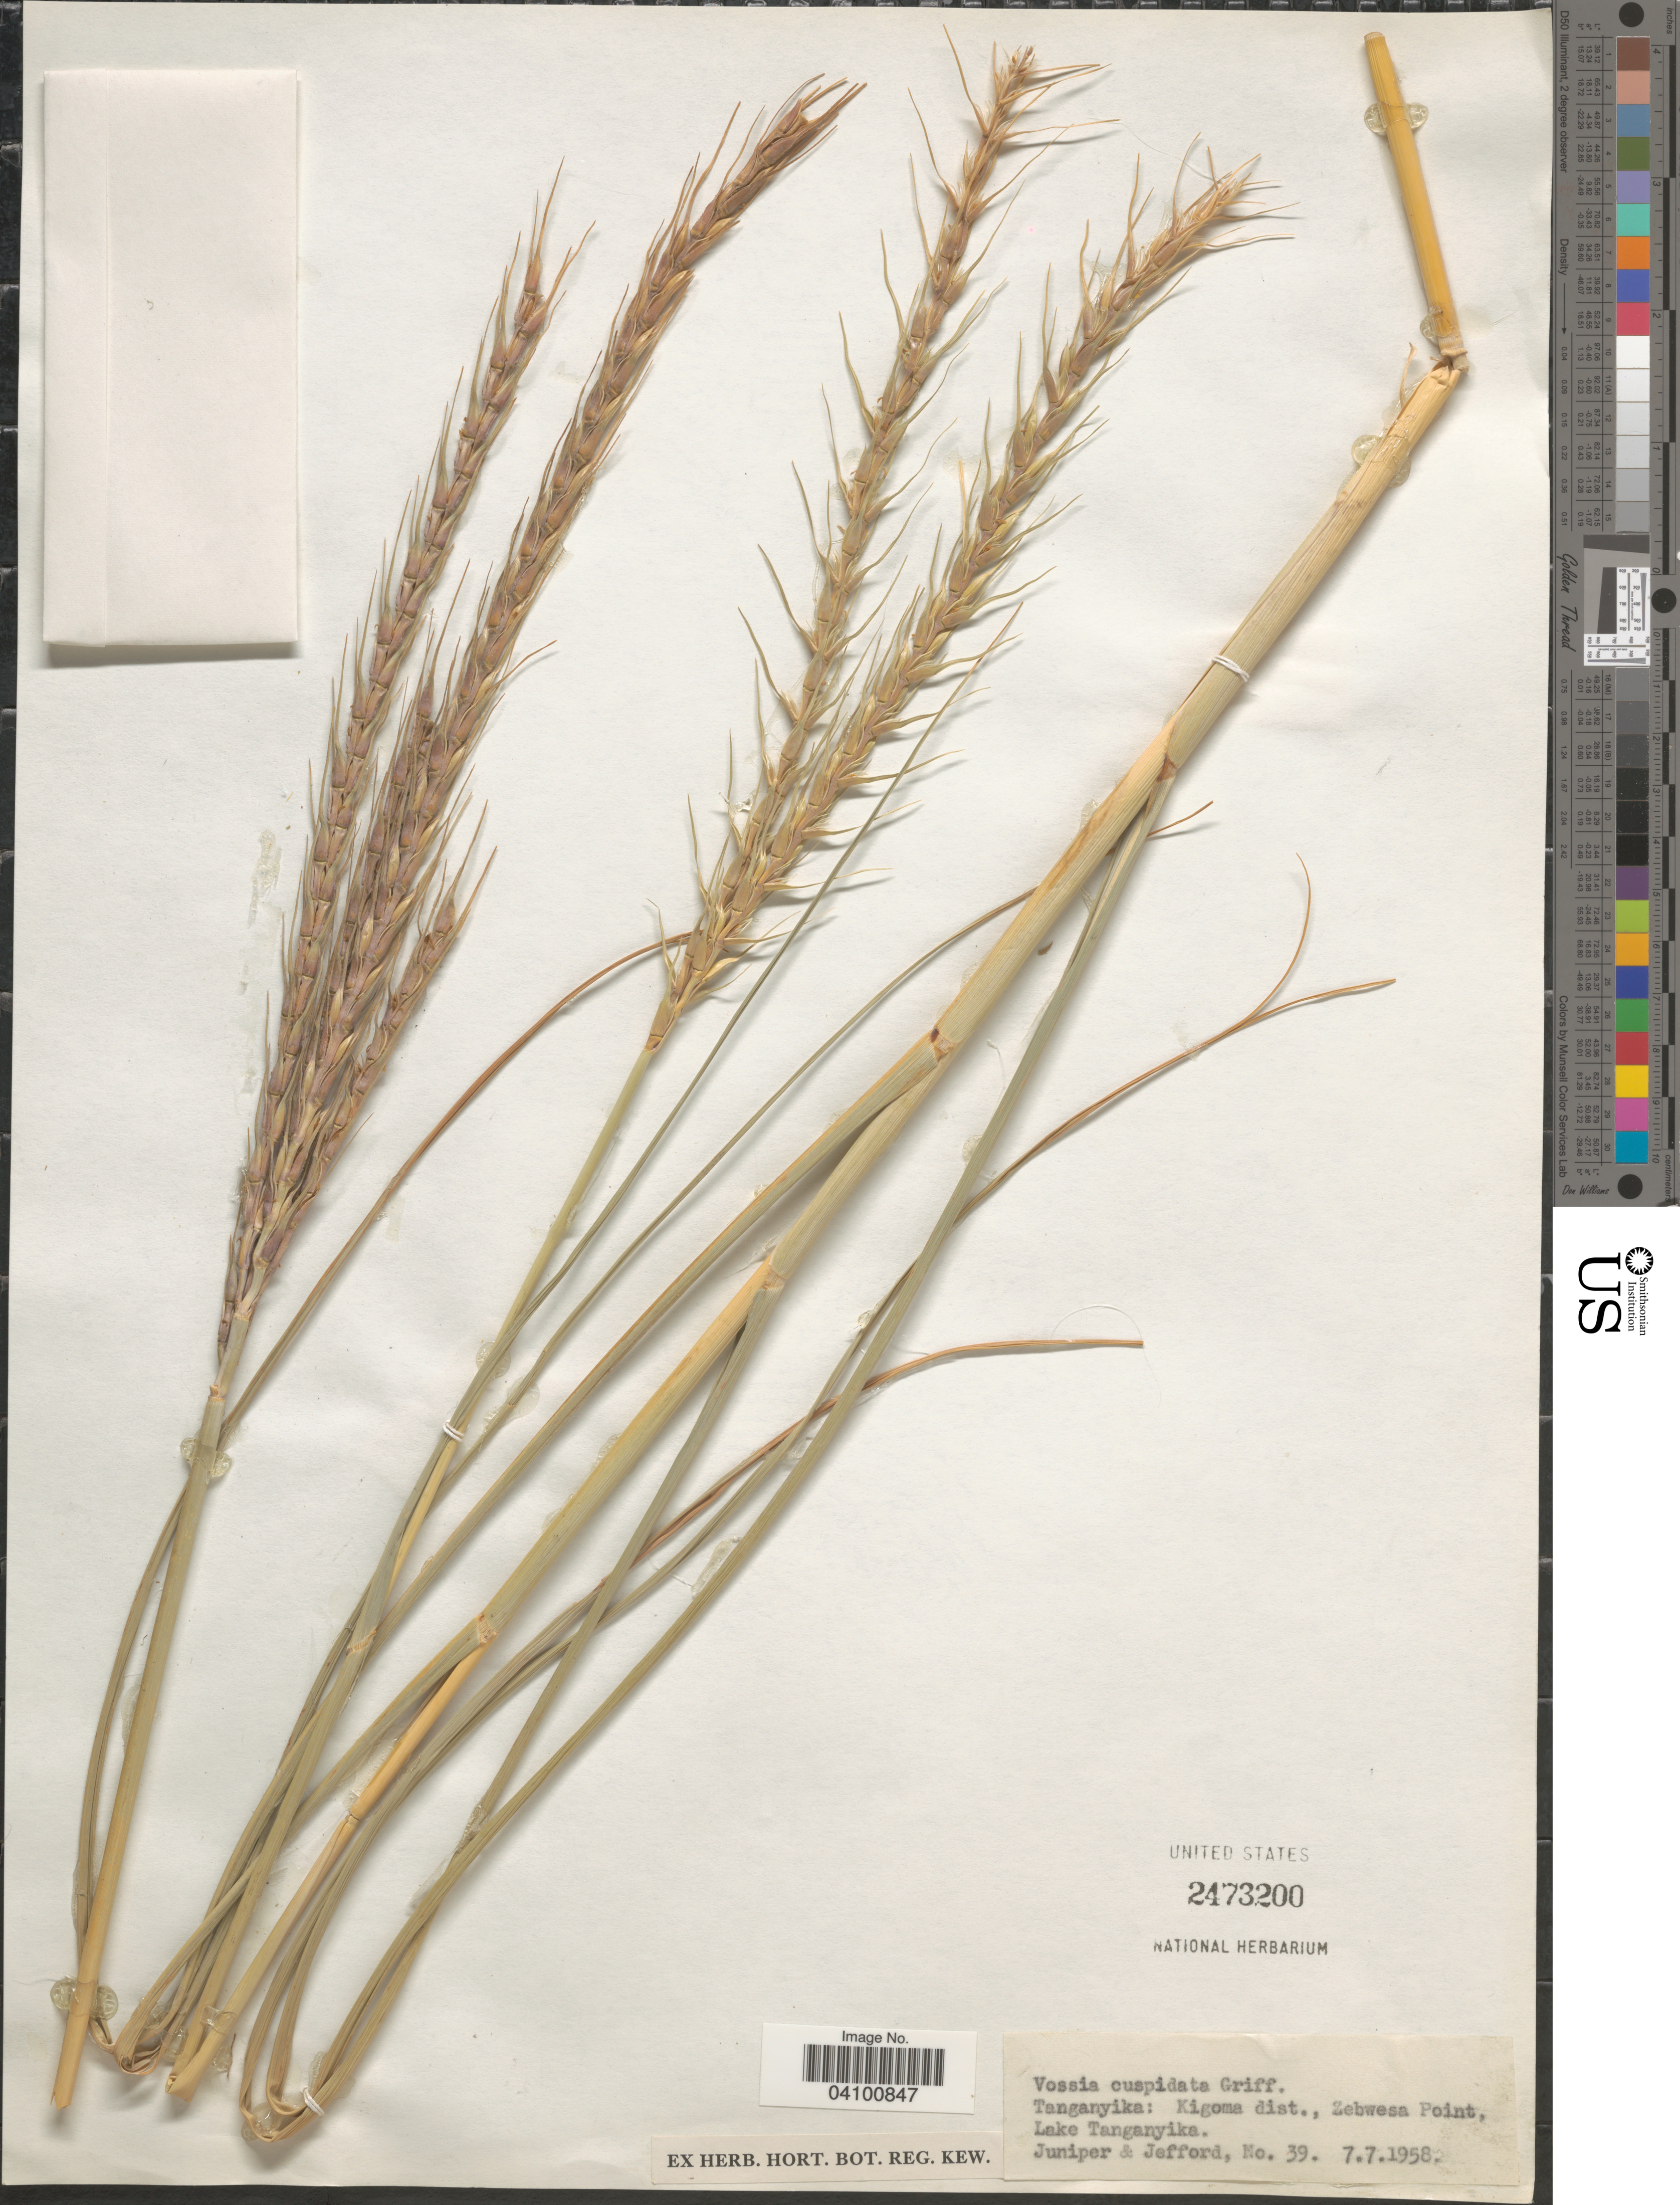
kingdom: Plantae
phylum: Tracheophyta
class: Liliopsida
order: Poales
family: Poaceae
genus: Vossia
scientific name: Vossia cuspidata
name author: Baill.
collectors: Juniper & Jefford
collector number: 39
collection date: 1958-07-07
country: Tanzania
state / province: Kigoma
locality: Tanganyika: Kigoma dist., Zebwesa Point, Lake Tanganyika.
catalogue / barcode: US 2473200